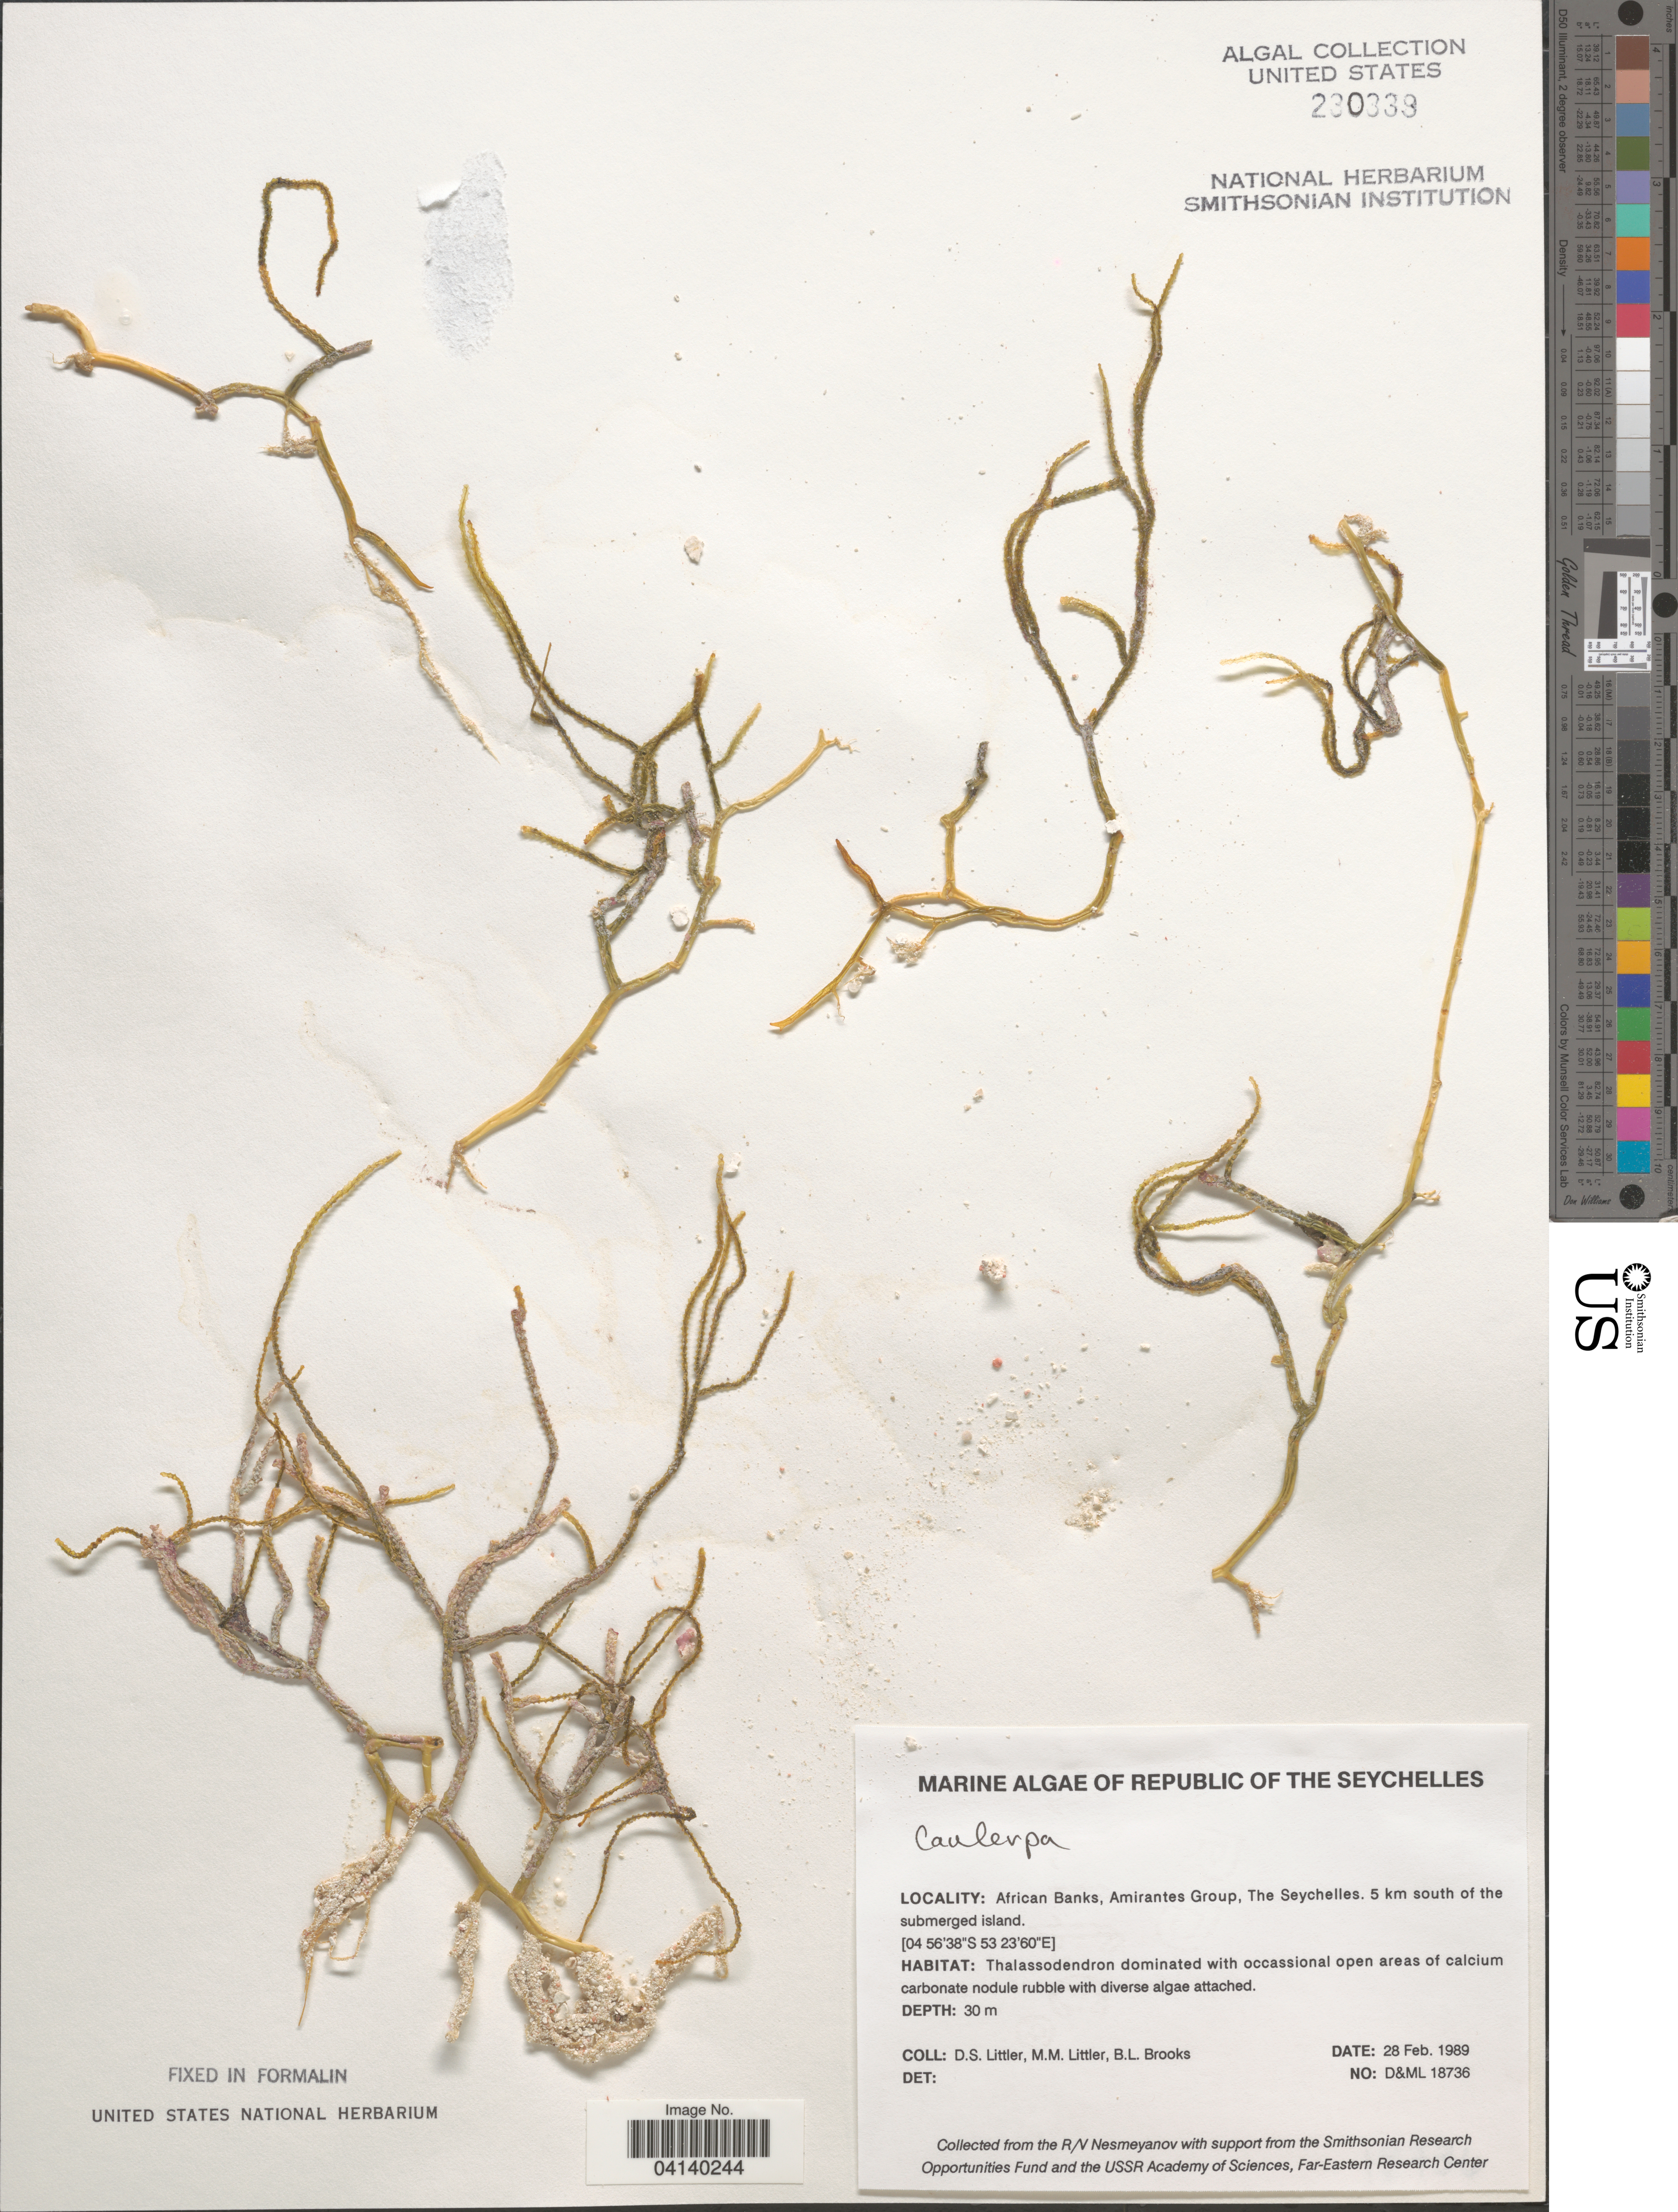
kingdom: Plantae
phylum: Chlorophyta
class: Ulvophyceae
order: Bryopsidales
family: Caulerpaceae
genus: Caulerpa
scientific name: Caulerpa sp.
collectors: D. S. Littler & B. Brooks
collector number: D&ML18736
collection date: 1989-02-28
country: Seychelles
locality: Republic of the Seychelles. African Banks, Amirantes Group. 5 km south of the submerged island.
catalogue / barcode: US 230339